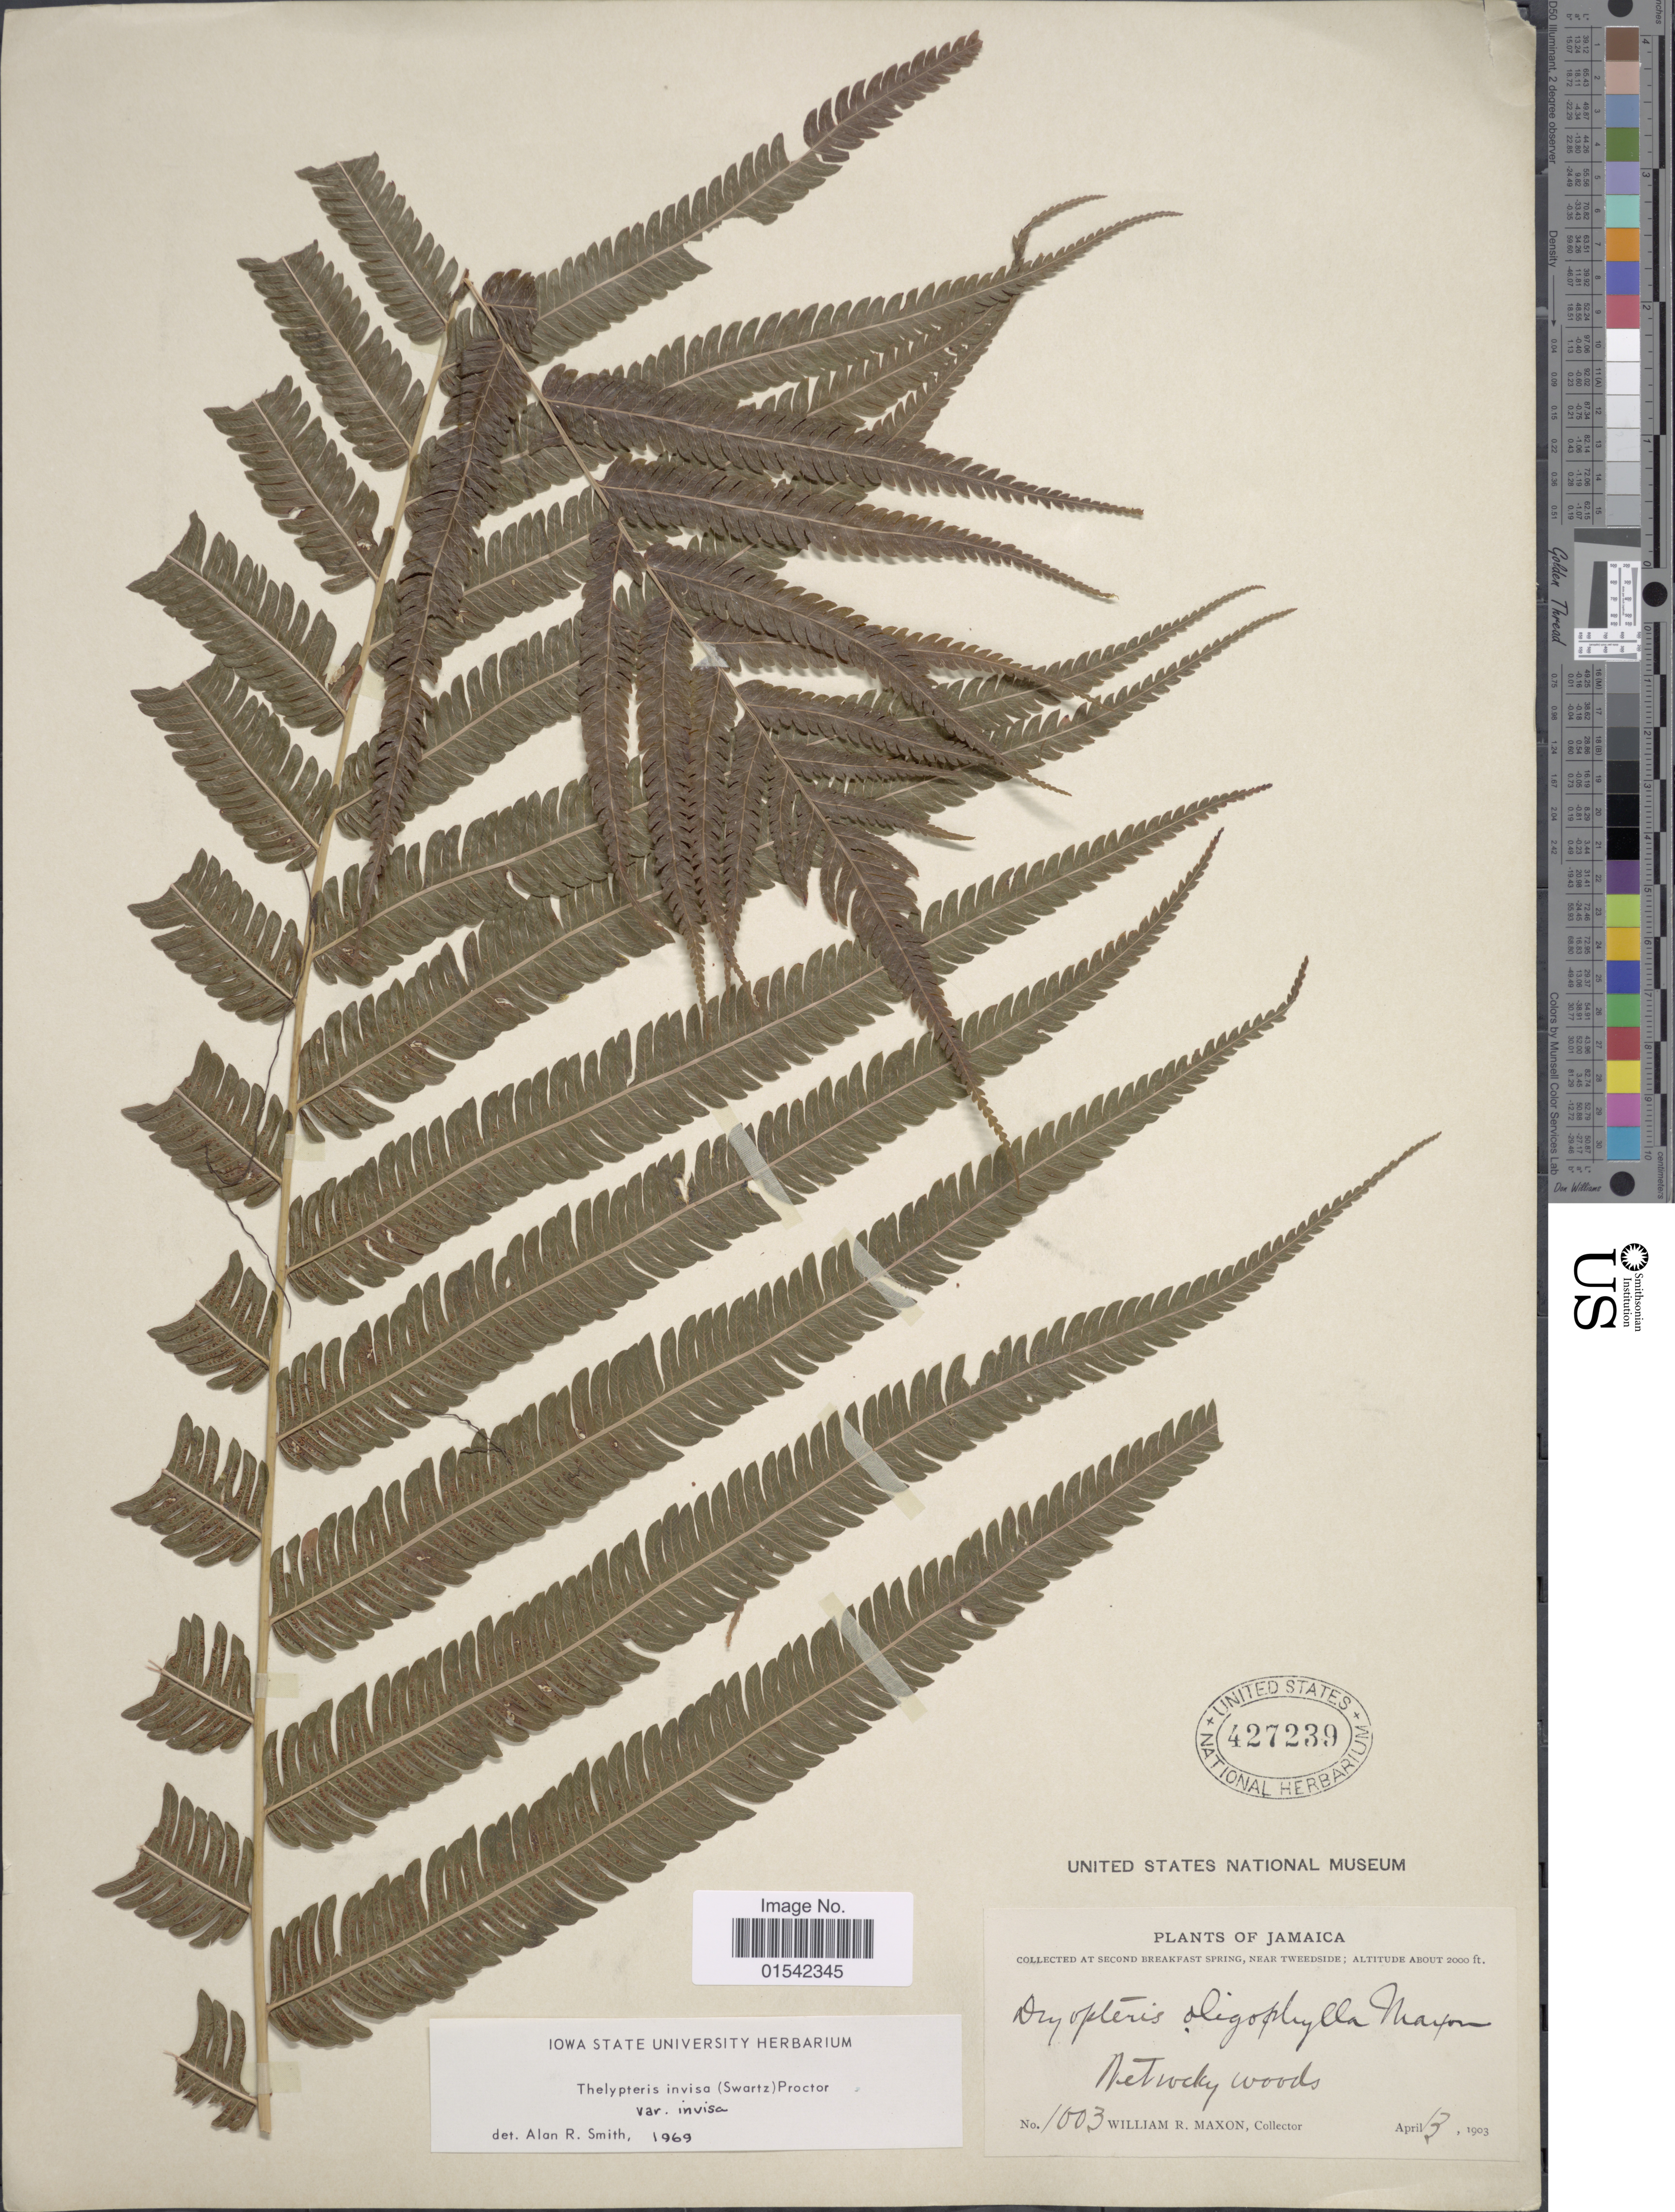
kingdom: Plantae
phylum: Tracheophyta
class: Polypodiopsida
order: Polypodiales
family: Thelypteridaceae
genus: Cyclosorus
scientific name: Cyclosorus grandis (A.R. Sm.) comb. nov., ined 2015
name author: (A.R. Sm.)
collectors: W. R. Maxon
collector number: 1003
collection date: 1903-04-13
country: Jamaica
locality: At second breakfast spring, near tweeside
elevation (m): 610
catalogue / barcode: US 427239